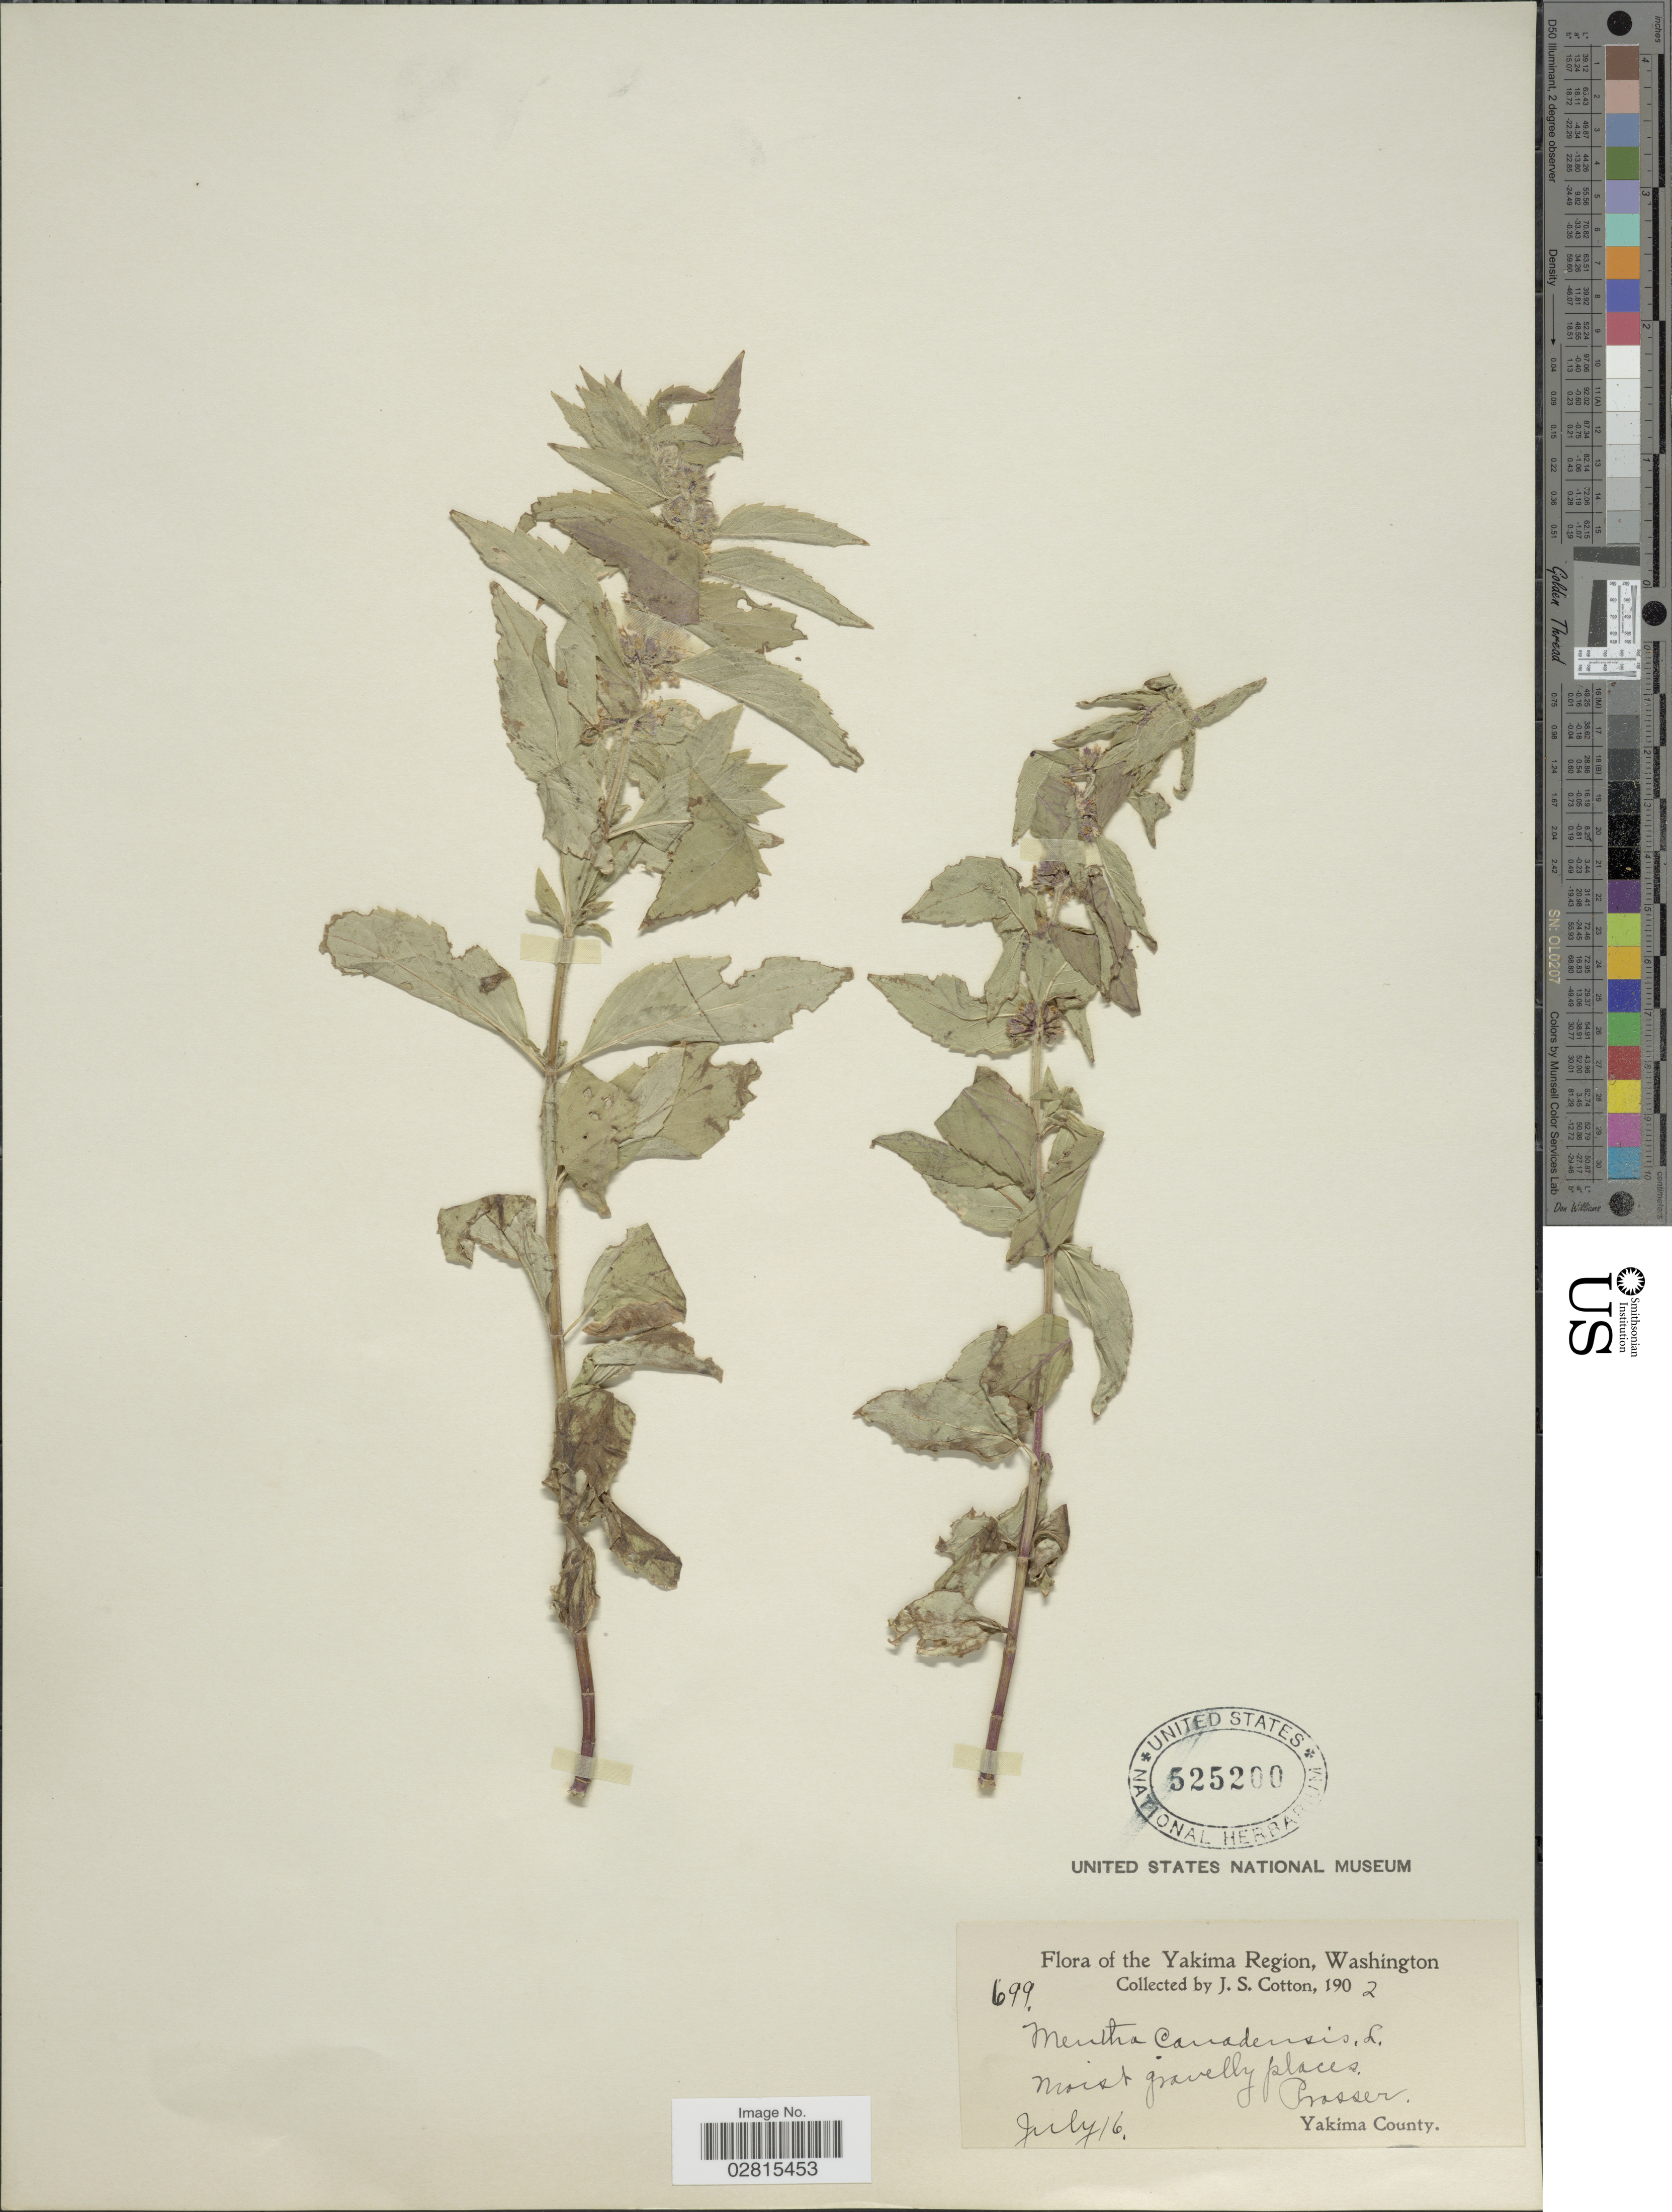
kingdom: Plantae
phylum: Tracheophyta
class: Magnoliopsida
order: Lamiales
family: Lamiaceae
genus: Mentha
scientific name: Mentha canadensis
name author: L.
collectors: J. S. Cotton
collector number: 699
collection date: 1902-07-16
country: United States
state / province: Washington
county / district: Yakima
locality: Yakima Region, Prosser, Yakima County.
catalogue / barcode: US 525200